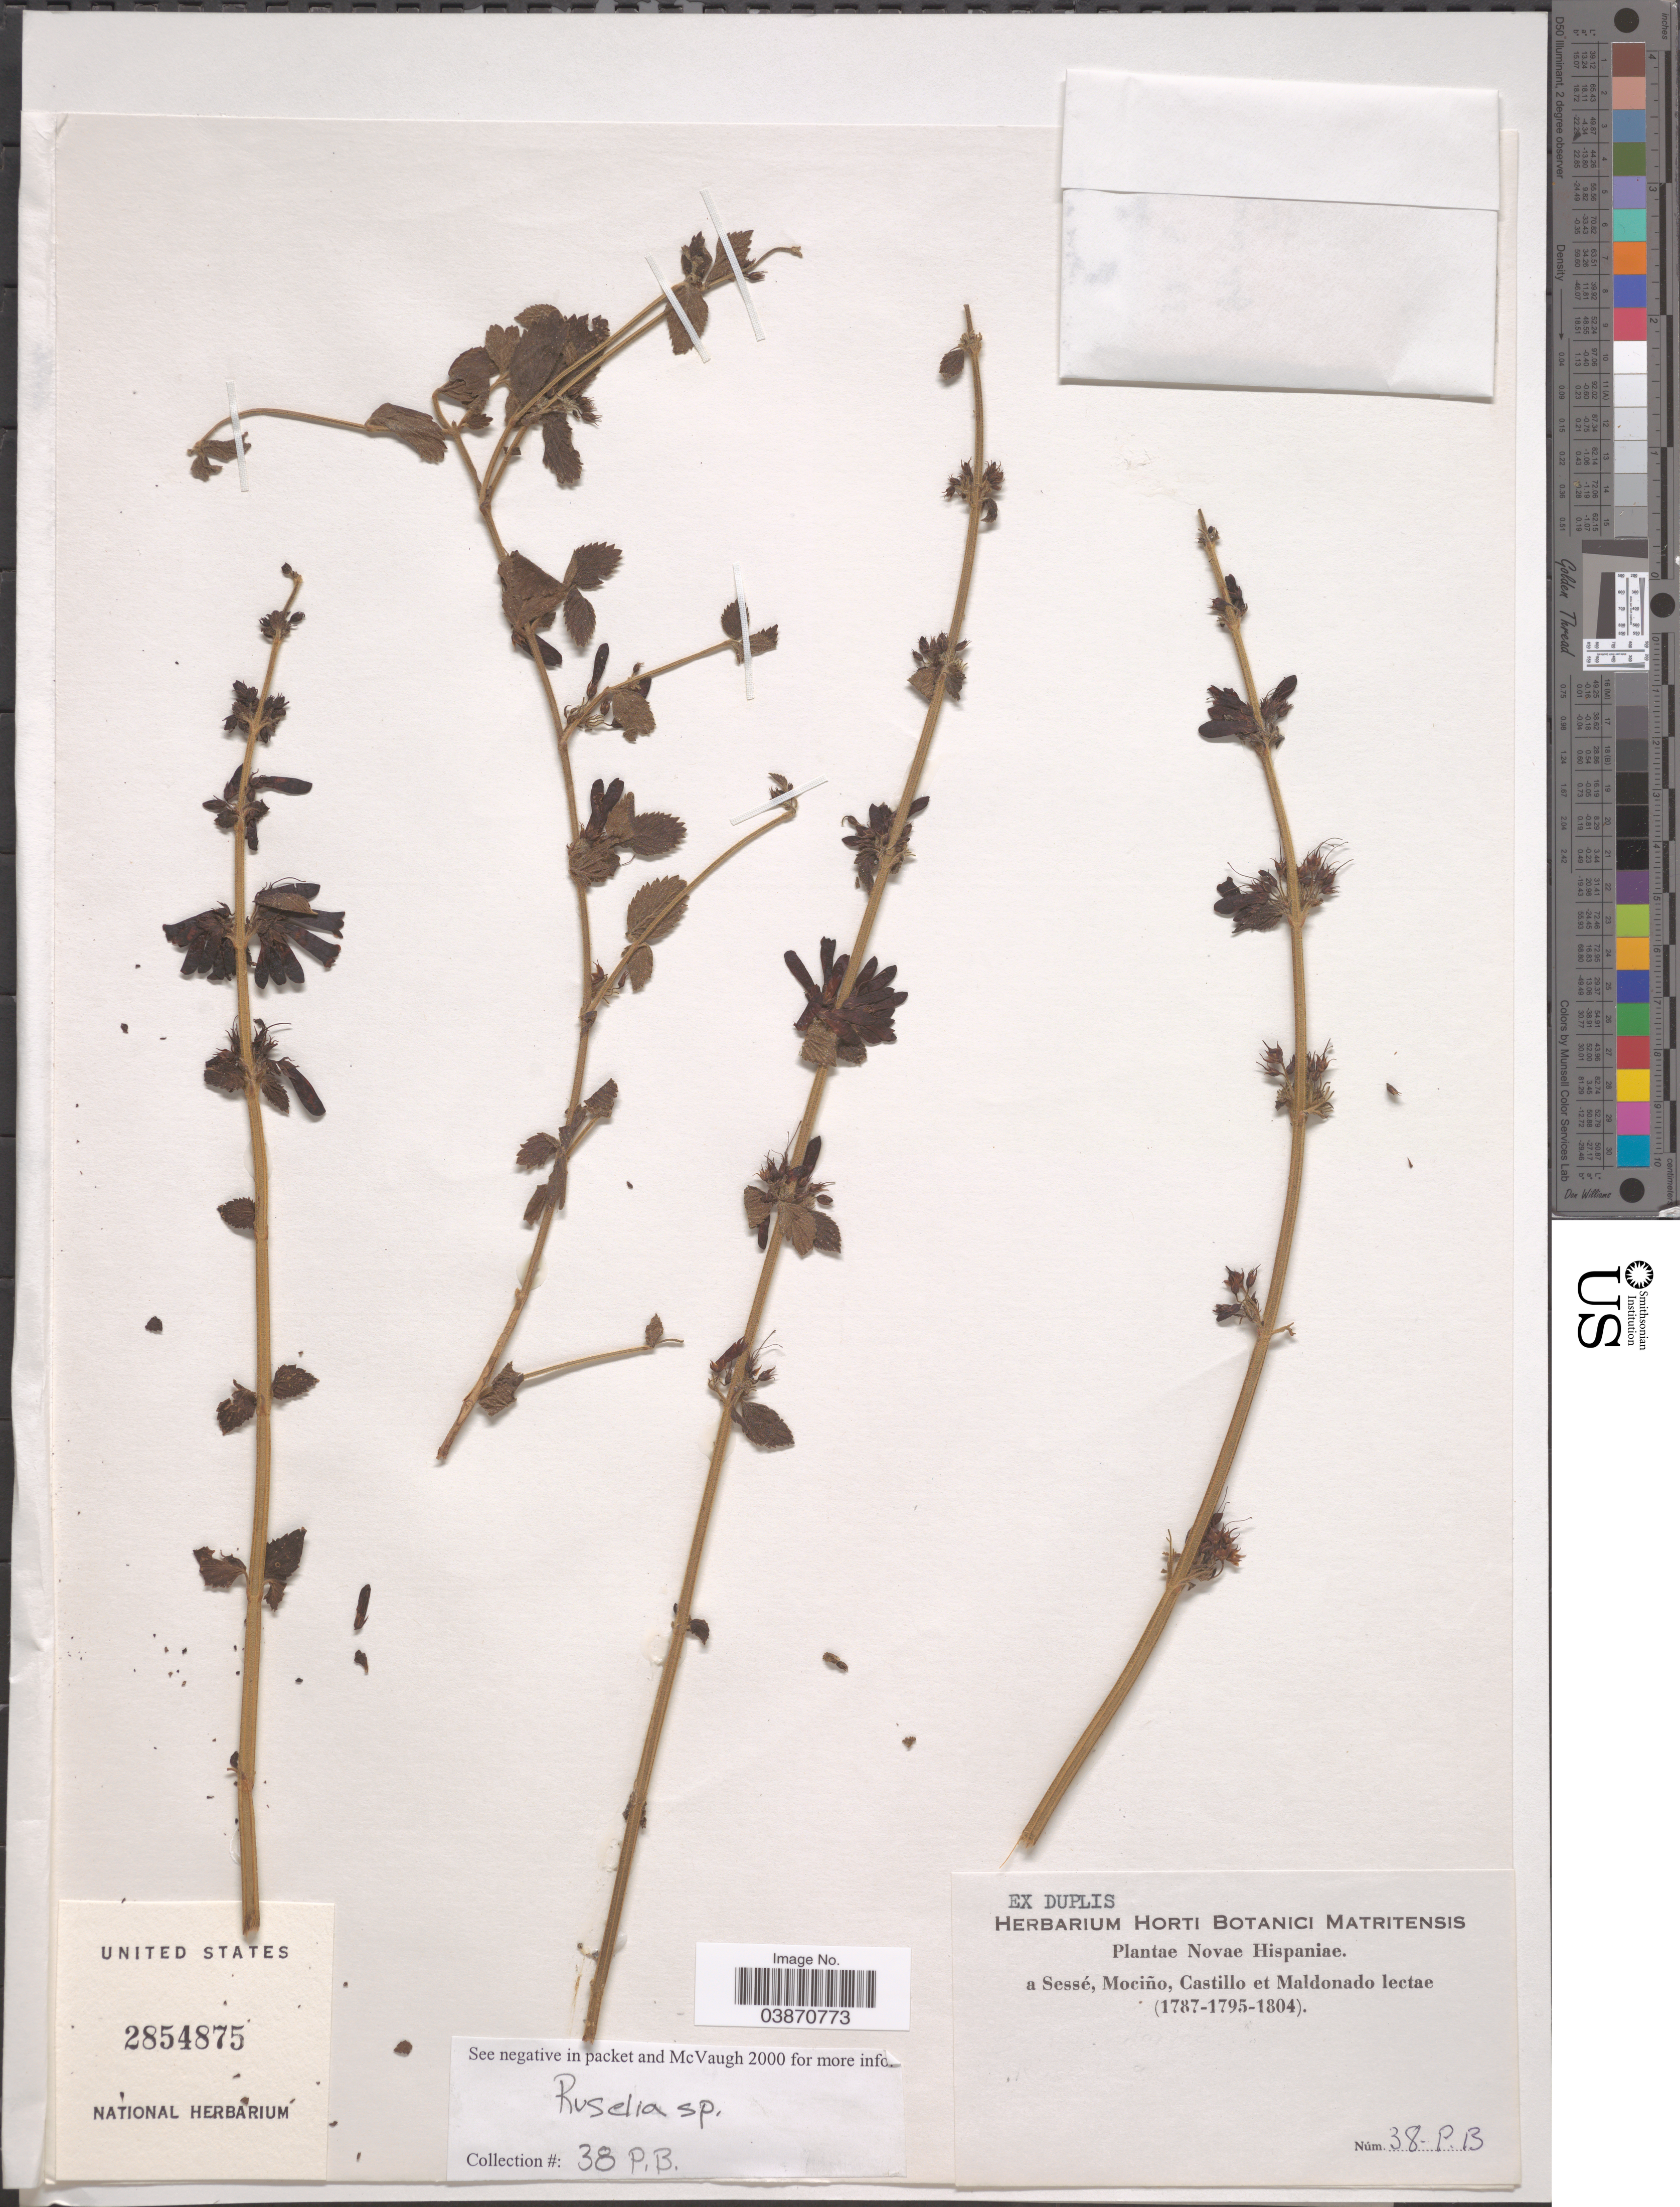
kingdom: Plantae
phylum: Tracheophyta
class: Magnoliopsida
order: Lamiales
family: Plantaginaceae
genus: Russelia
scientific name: Russelia sp.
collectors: Castillo, -- & Maldonado, --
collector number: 38-PB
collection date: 1787/1804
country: Spain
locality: Novae Hispaniae a Sessé, Mociño.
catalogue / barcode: US 2854875